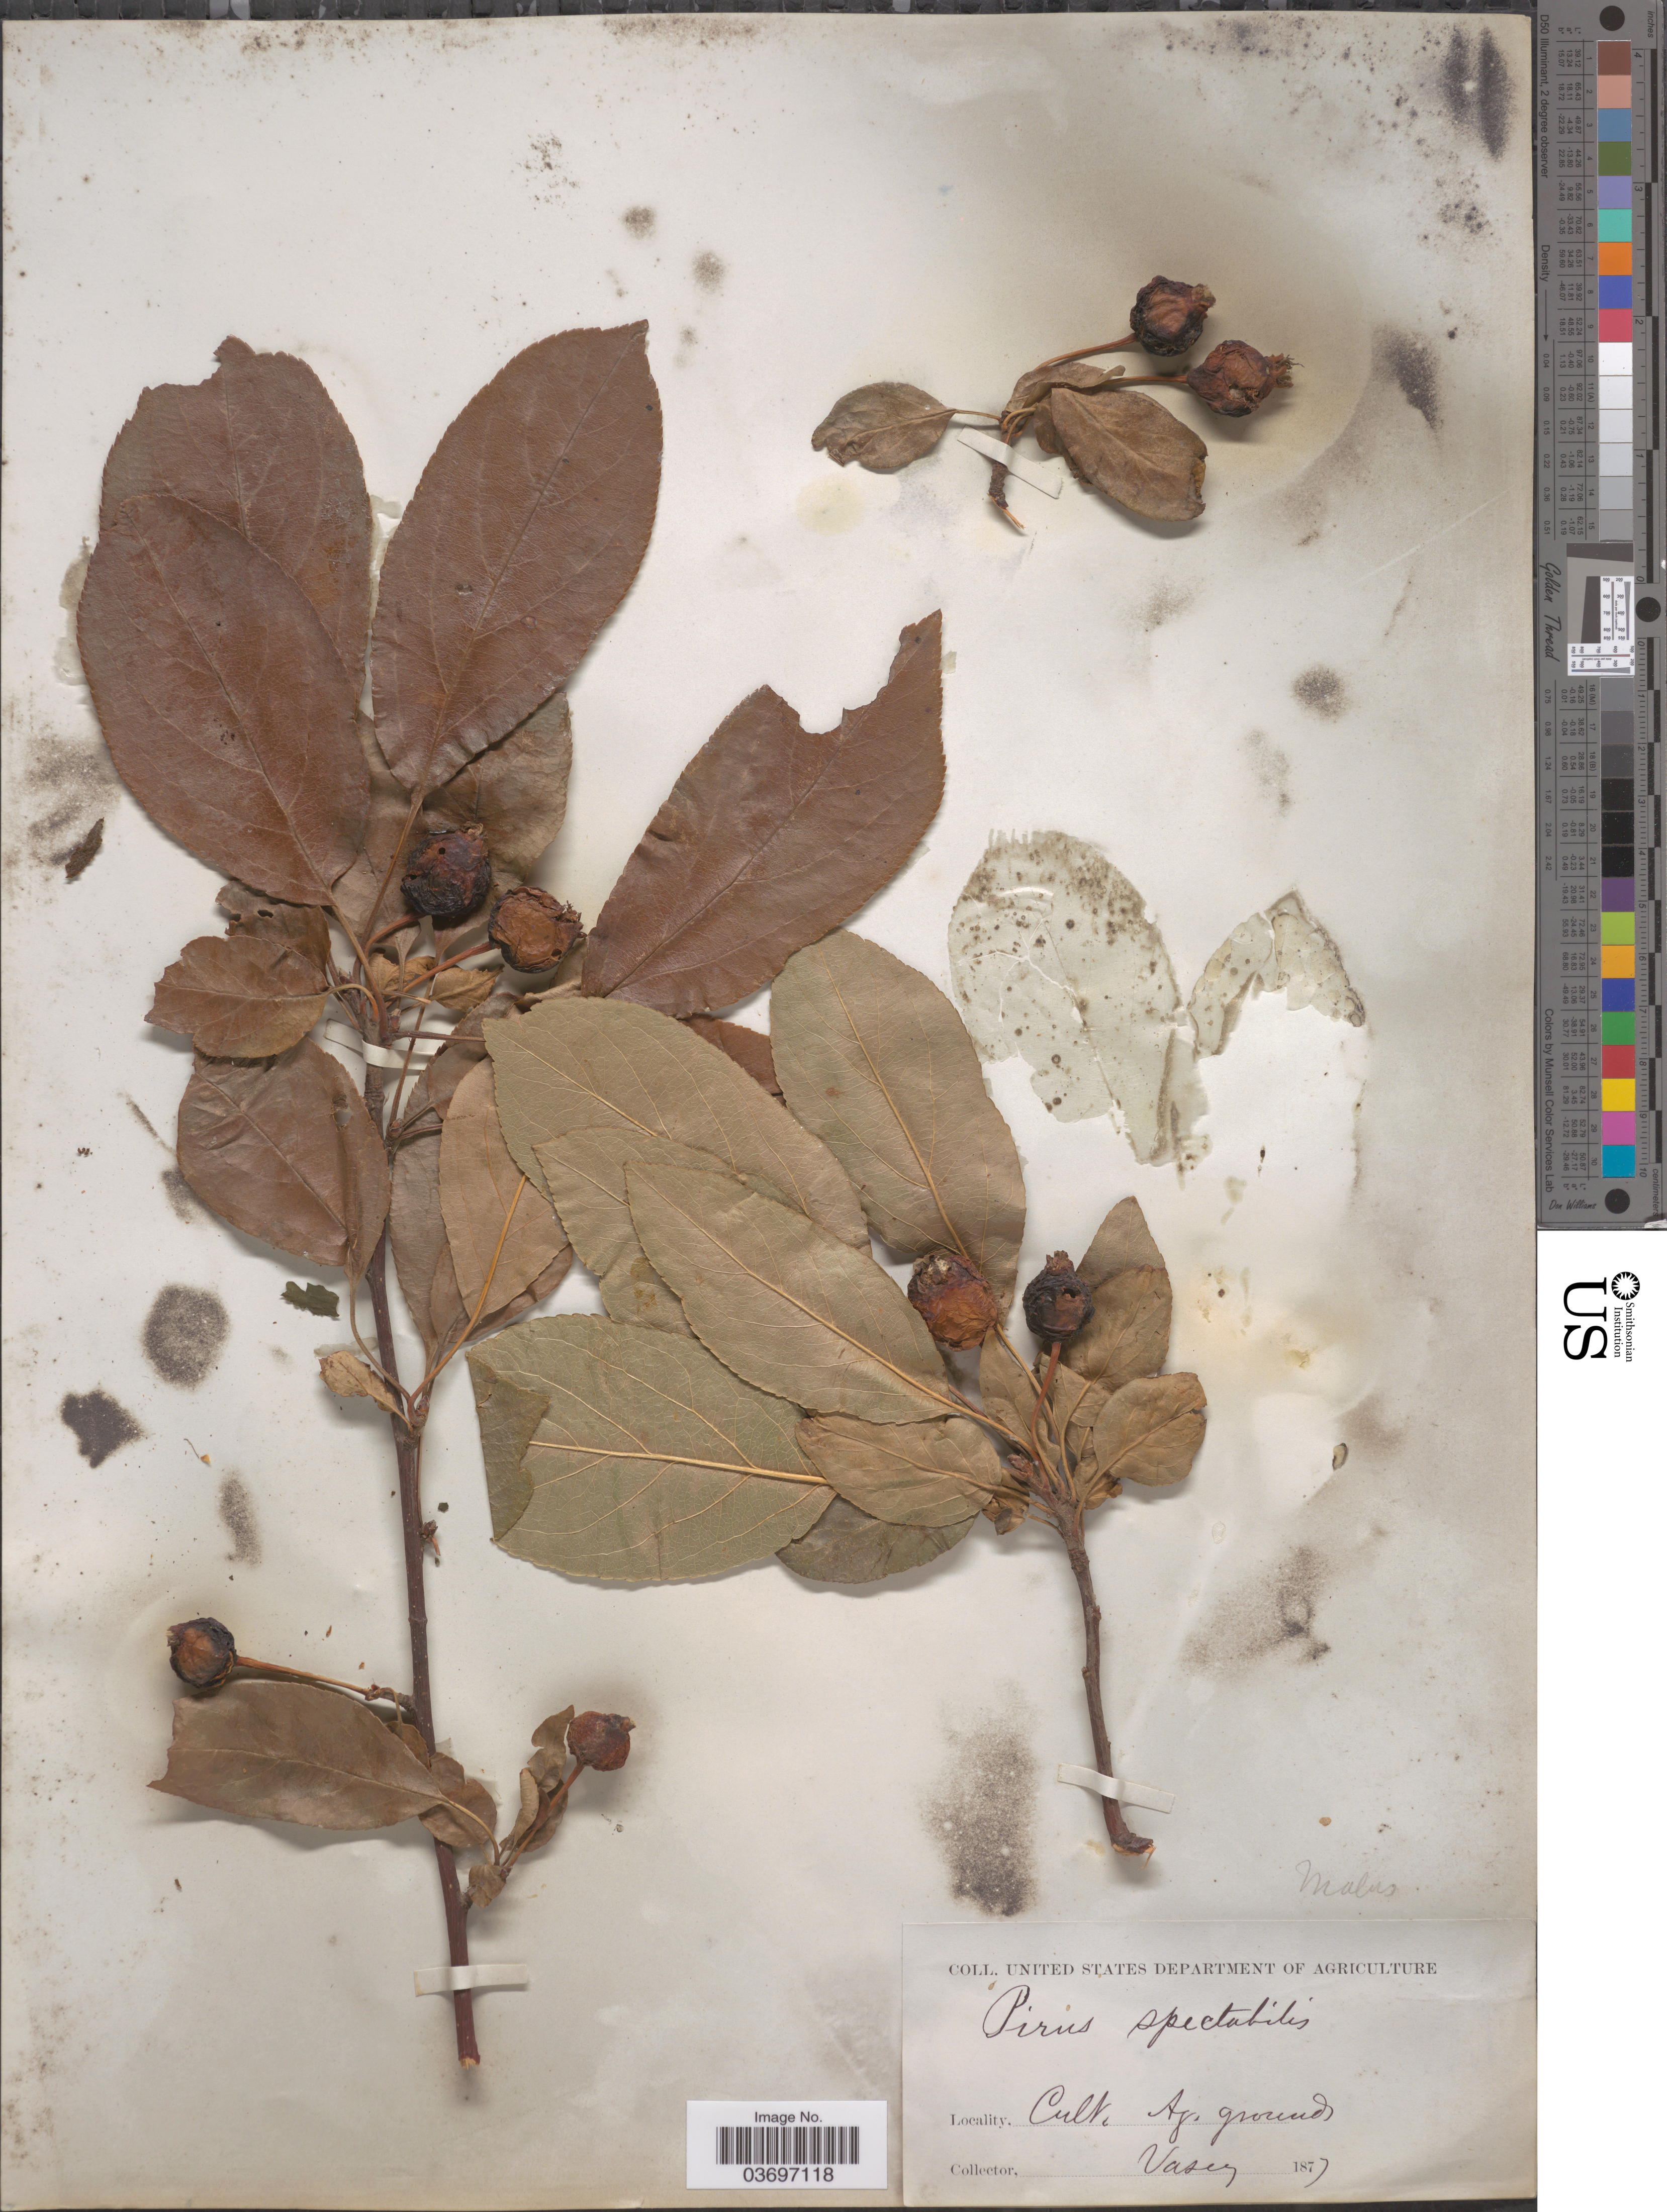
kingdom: Plantae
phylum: Tracheophyta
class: Magnoliopsida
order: Rosales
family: Rosaceae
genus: Malus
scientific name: Malus spectabilis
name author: (Aiton) Borkh.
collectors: Vasey, --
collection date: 1877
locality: Ag. grounds.